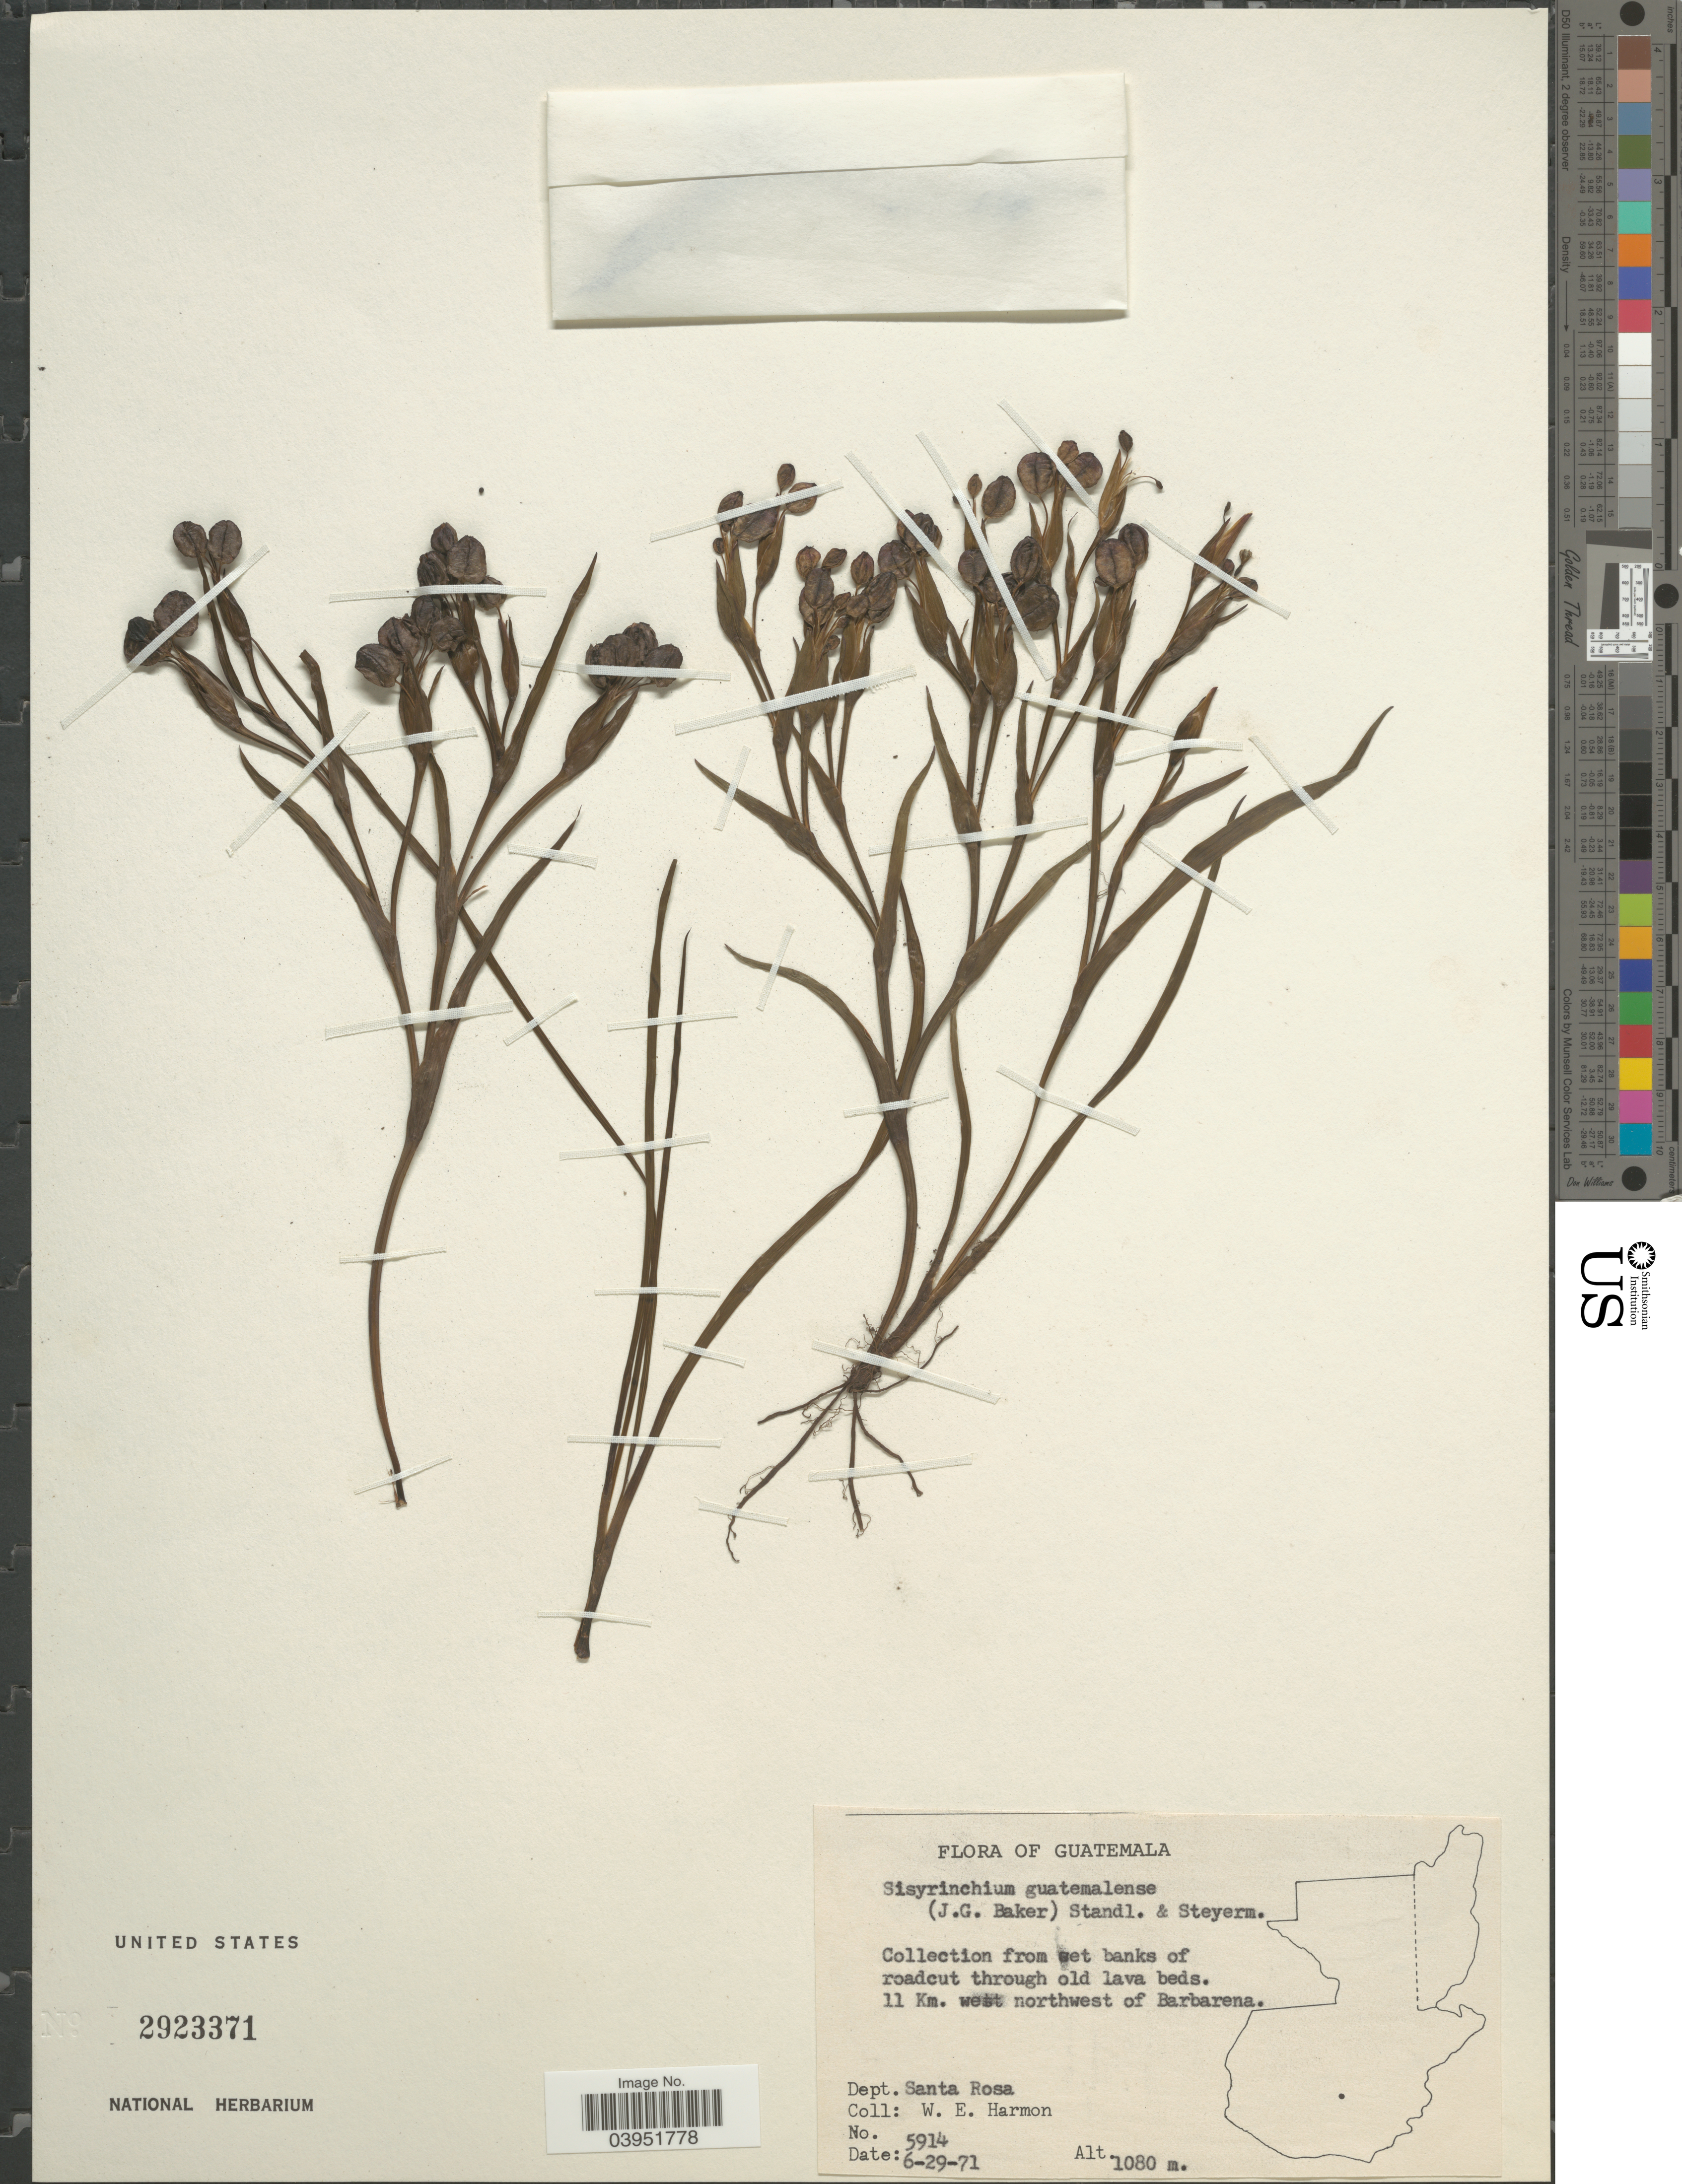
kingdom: Plantae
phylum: Tracheophyta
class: Liliopsida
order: Asparagales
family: Iridaceae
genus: Sisyrinchium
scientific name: Sisyrinchium guatemalense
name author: (Baker) Standl. & Steyerm.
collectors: W. E. Harmon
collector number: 5914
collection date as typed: Transcribed d/m/y: 29/6/71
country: Guatemala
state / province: Santa Rosa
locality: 11 Km. west northwest of Barbarena. Dept. Santa Rosa.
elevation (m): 1080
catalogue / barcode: US 2923371